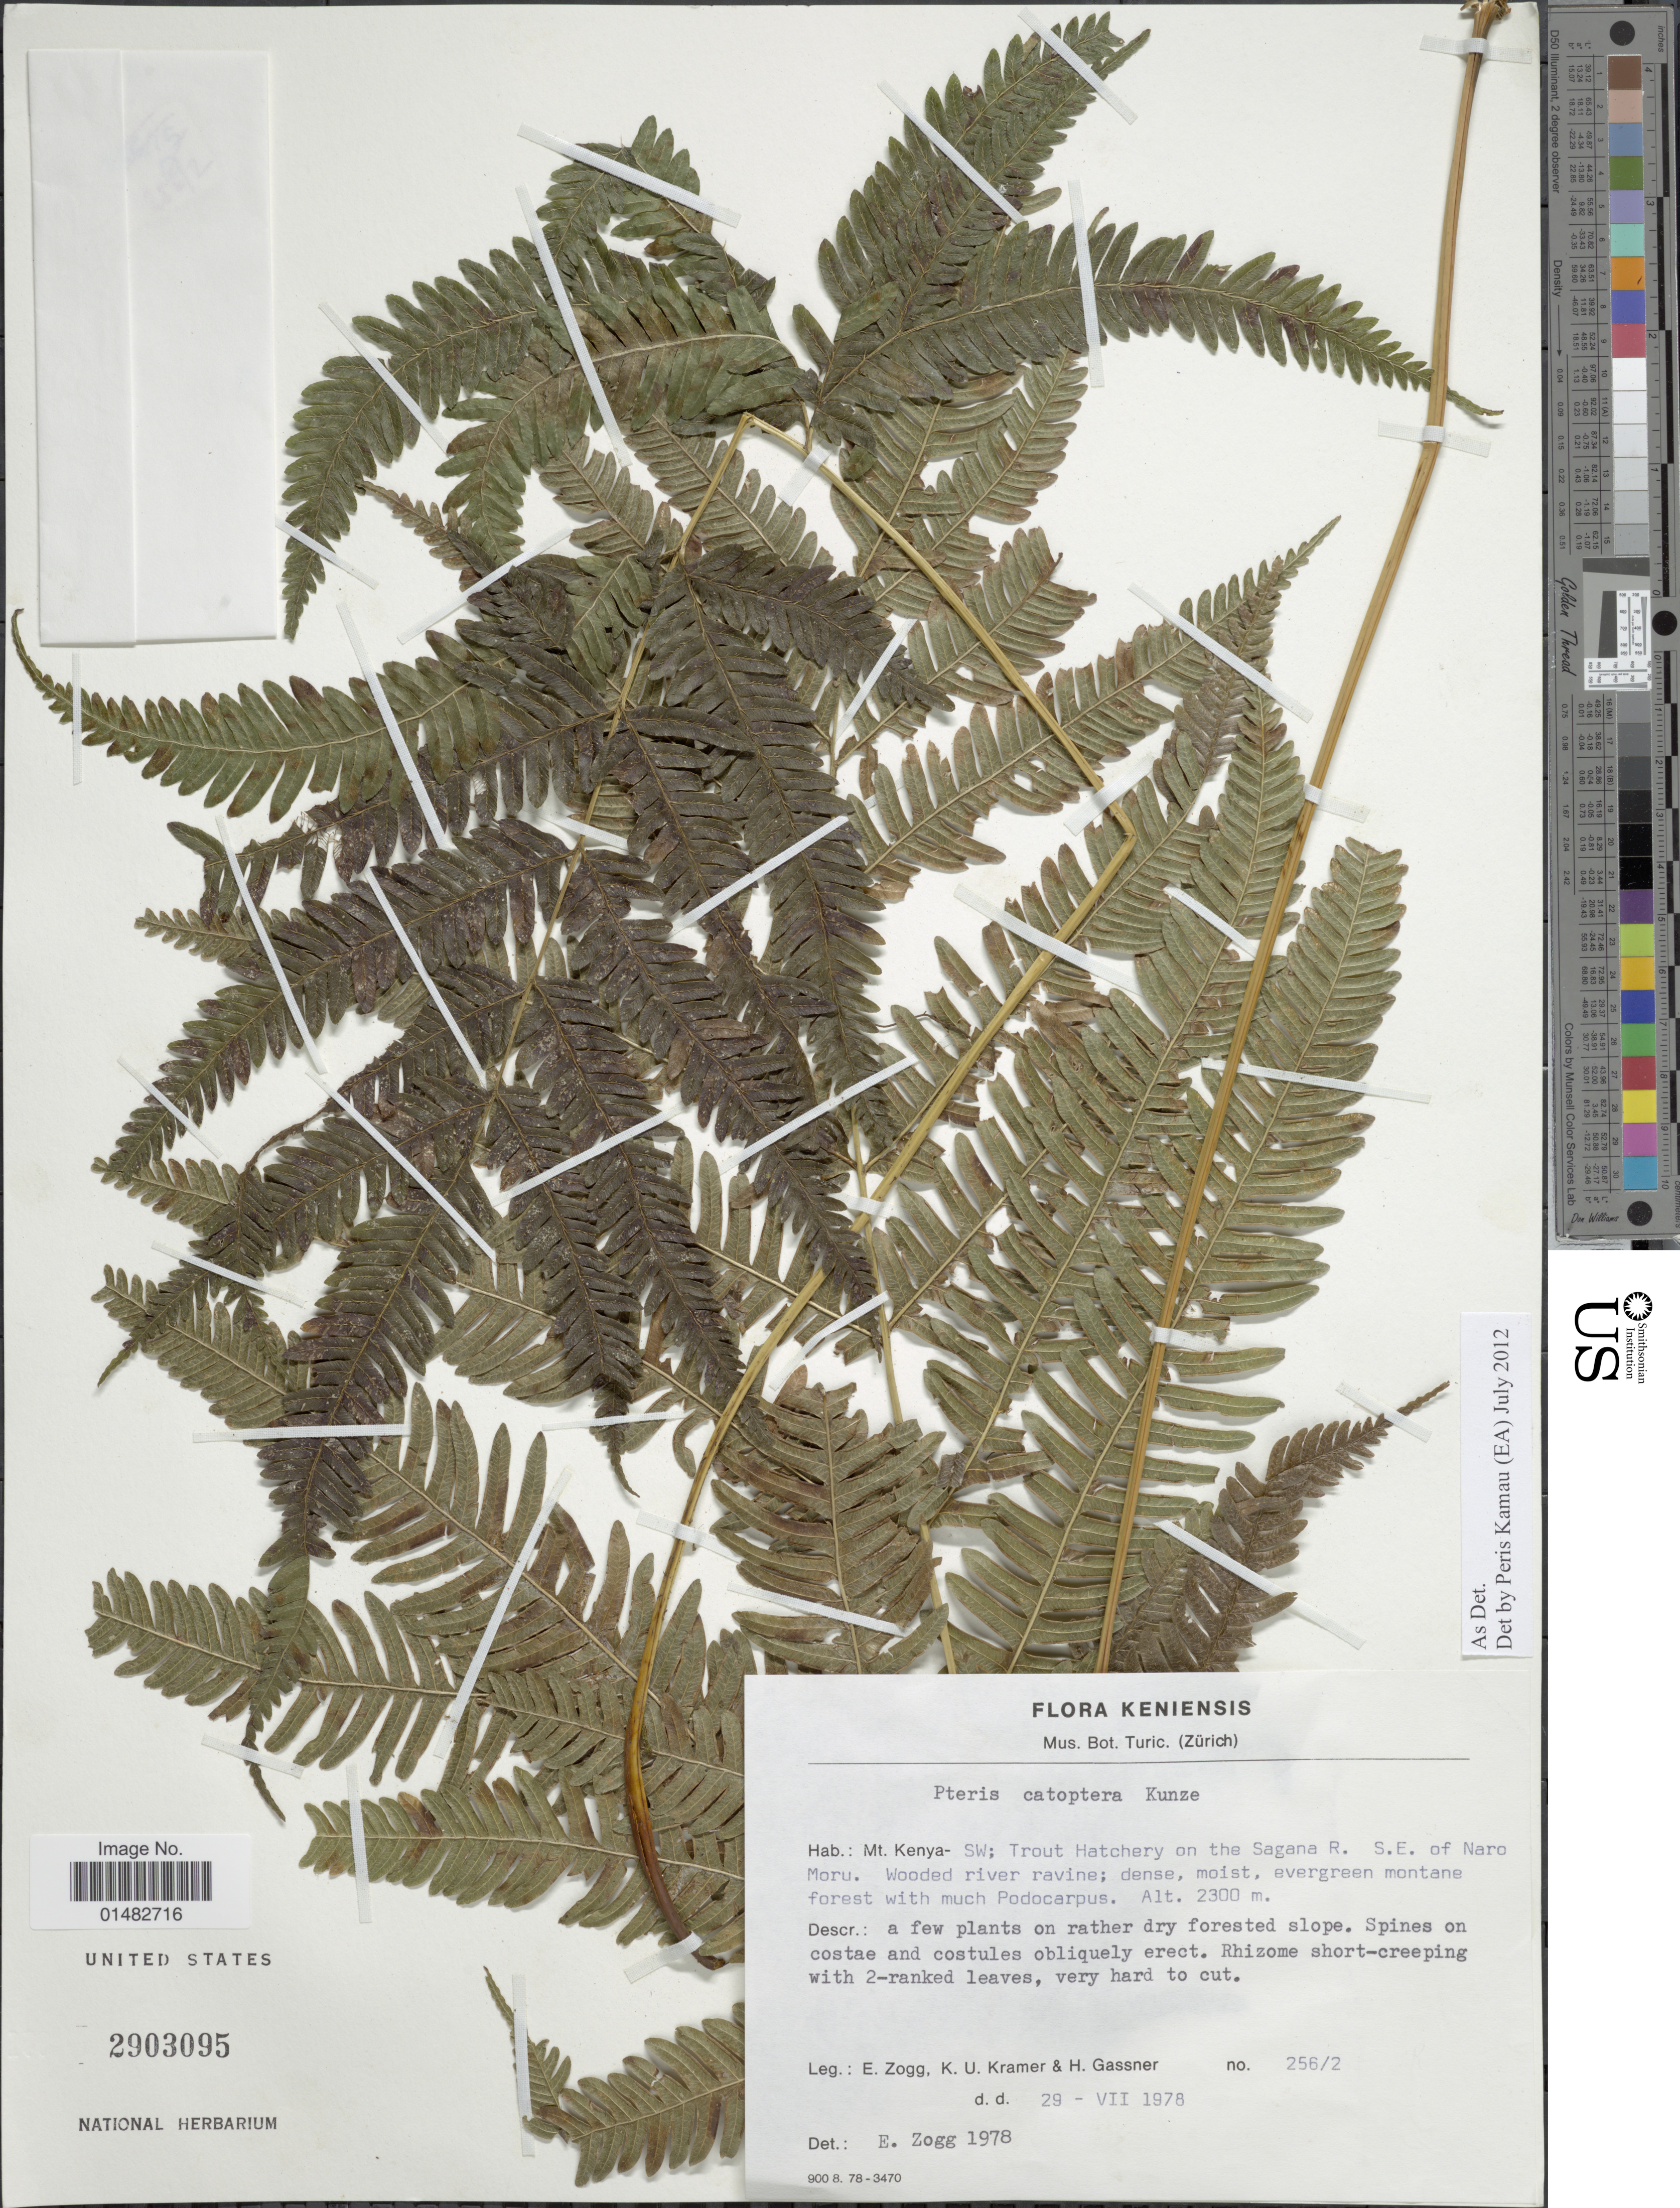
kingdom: Plantae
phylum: Tracheophyta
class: Polypodiopsida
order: Polypodiales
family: Pteridaceae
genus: Pteris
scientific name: Pteris catoptera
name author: Kunze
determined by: Zogg, E.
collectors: E. Zogg, K. U. Kramer & H. Gassner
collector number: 256/2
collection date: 1978-07-29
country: Kenya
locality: Keniensis, Mt. Kenya-SW: Trout Hatchery on the Sagana R. S.E. of Naro Moru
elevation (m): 2300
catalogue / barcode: US 2903095